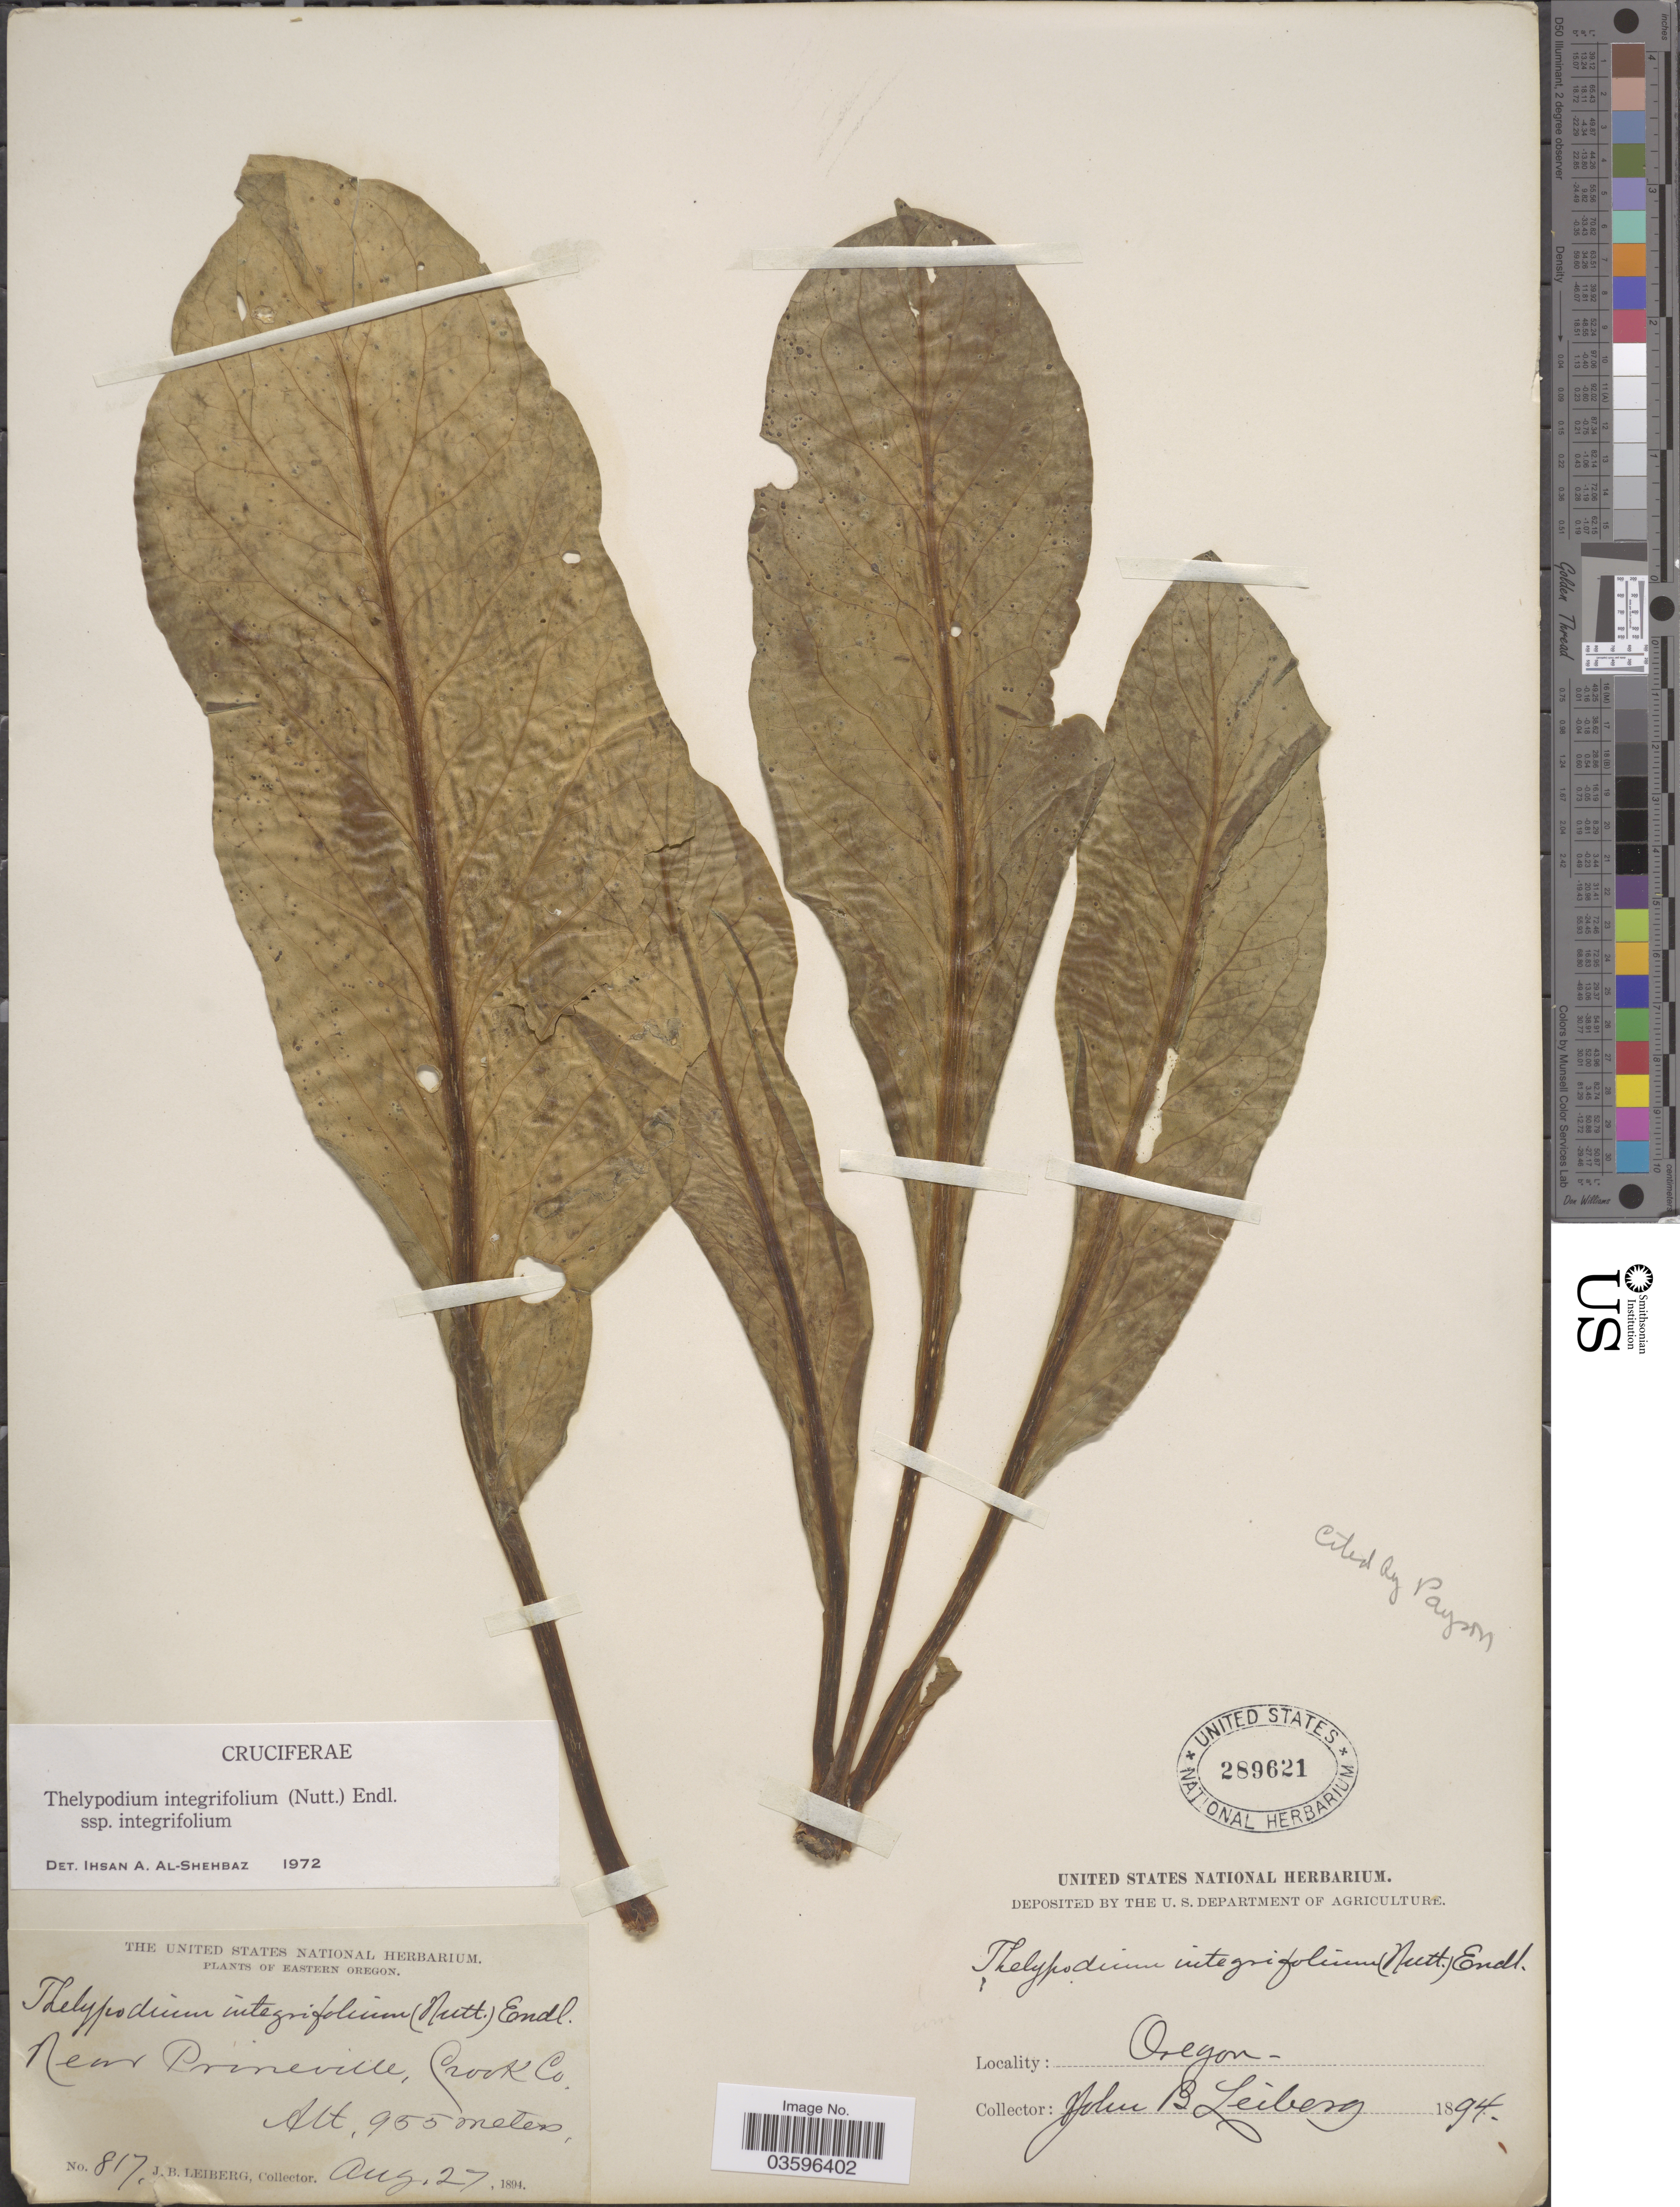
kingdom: Plantae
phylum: Tracheophyta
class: Magnoliopsida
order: Brassicales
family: Brassicaceae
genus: Thelypodium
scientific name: Thelypodium integrifolium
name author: (Nutt.) Endl.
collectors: J. B. Leiberg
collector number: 817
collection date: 1894-08-27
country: United States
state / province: Oregon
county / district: Crook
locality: Eastern Oregon. Near Prineville, Crook Co.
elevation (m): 955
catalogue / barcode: US 289621